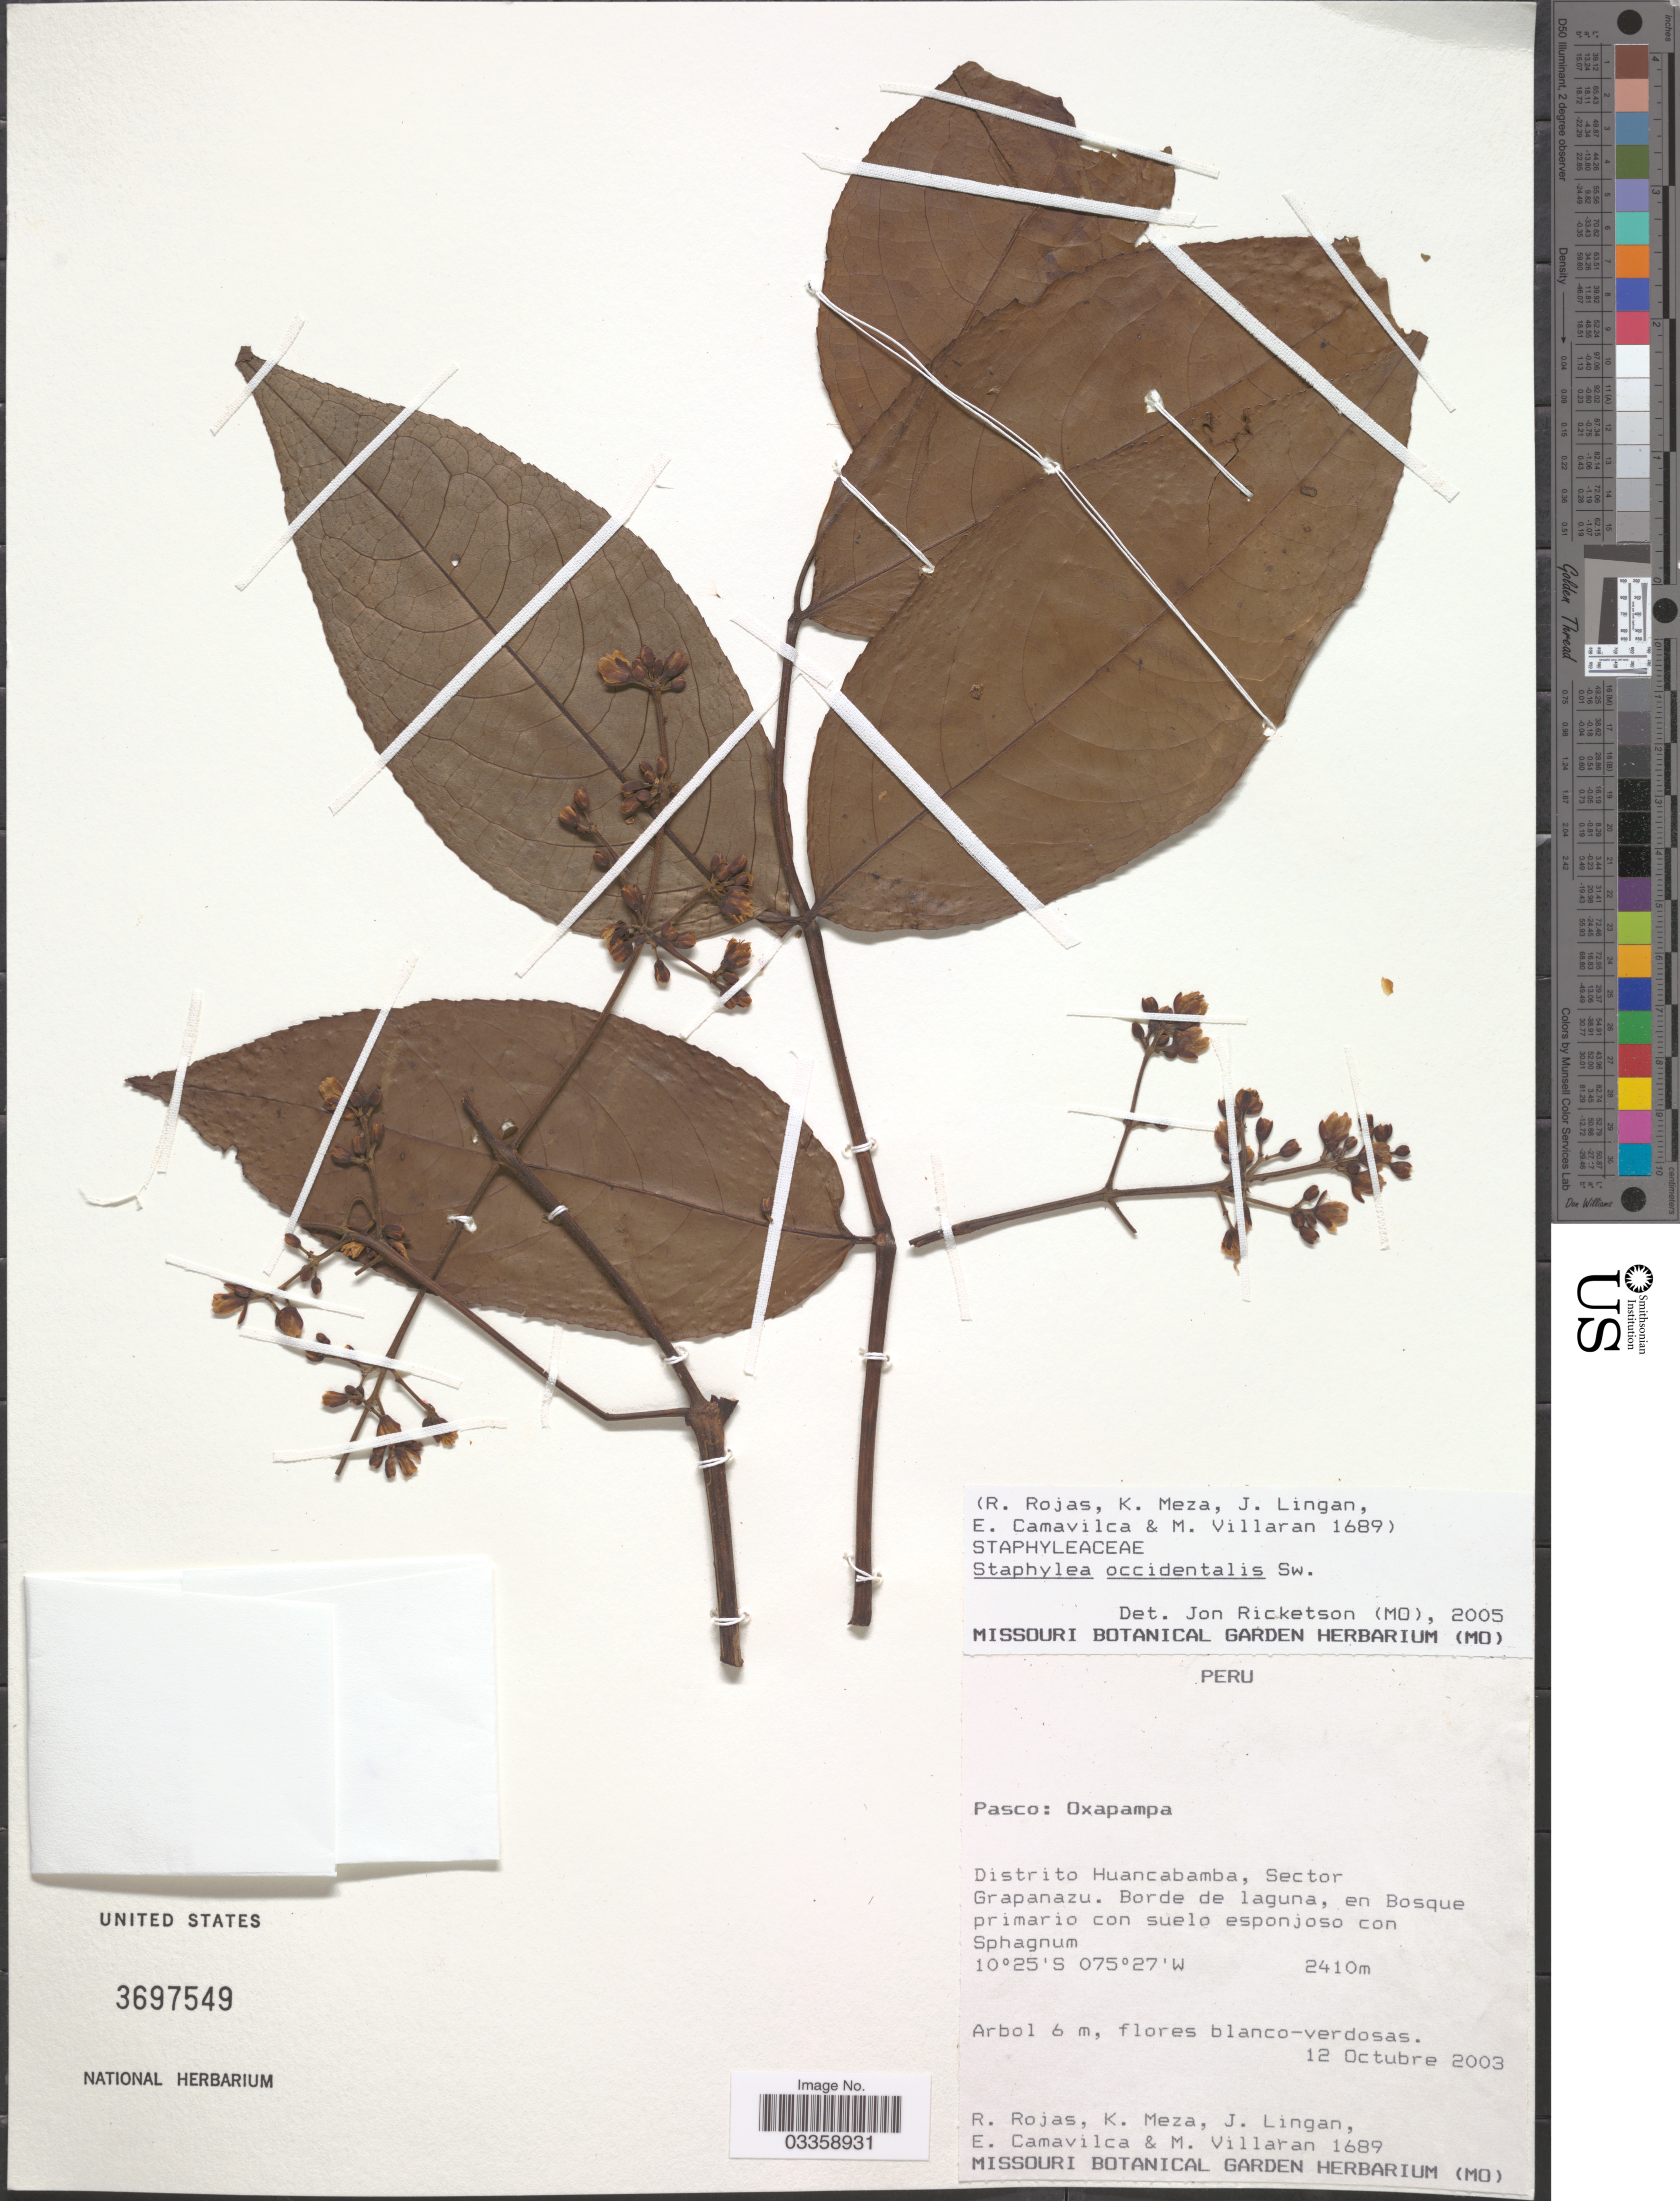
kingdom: Plantae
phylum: Tracheophyta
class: Magnoliopsida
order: Crossosomatales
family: Staphyleaceae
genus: Staphylea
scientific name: Staphylea occidentalis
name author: Sw.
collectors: R. Rojas, K. Meza, J. Lingan, E. Camavilca & M. Villaran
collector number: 1689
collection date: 2003-10-12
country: Peru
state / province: Pasco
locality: Oxapampa. Distrito Huancabamba, Sector Grapanazu. Borde de laguna, en Bosque primario con suleo esponjoso con Sphagnum.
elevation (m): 2410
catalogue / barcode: US 3697549